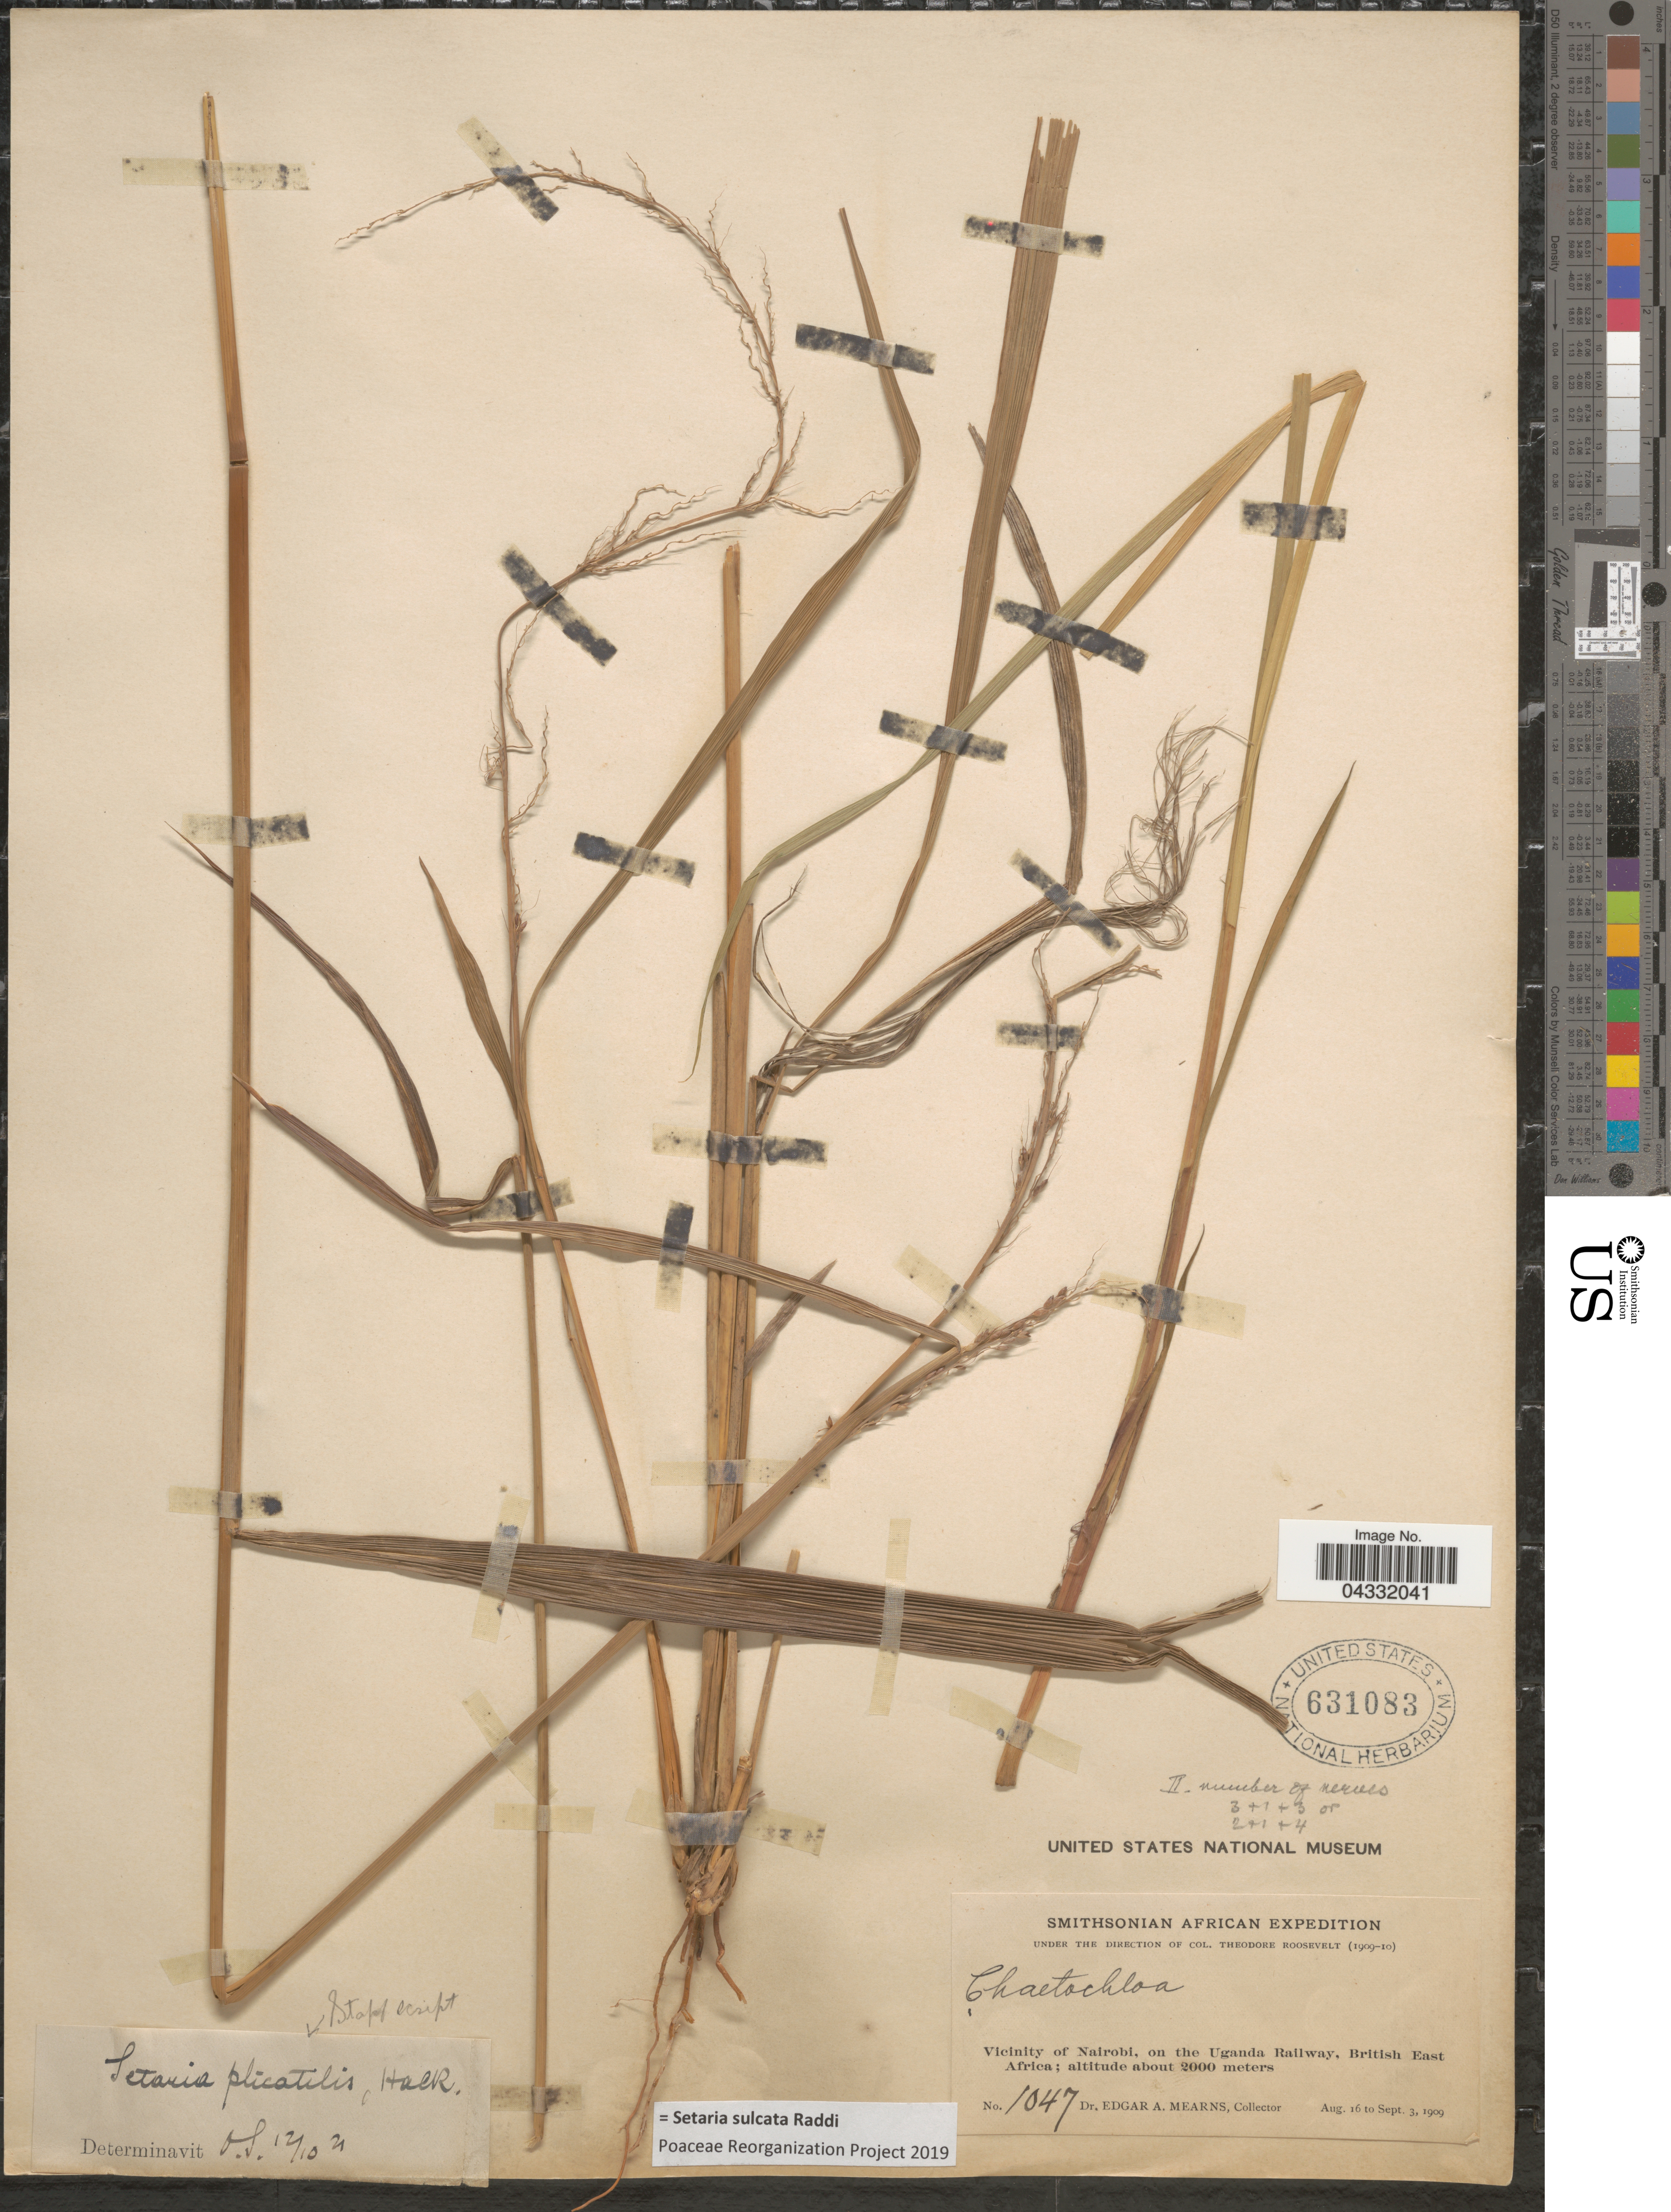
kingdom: Plantae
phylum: Tracheophyta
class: Liliopsida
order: Poales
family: Poaceae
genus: Setaria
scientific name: Setaria sulcata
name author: Raddi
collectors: E. A. Mearns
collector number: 1047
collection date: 1909-08-16/1909-09-03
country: Kenya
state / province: Nairobi Area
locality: Smithsonian African Expedition. Vicinity of Nairobi, on the Uganda Railway, British East Africa.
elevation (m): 2000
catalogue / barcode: US 631083